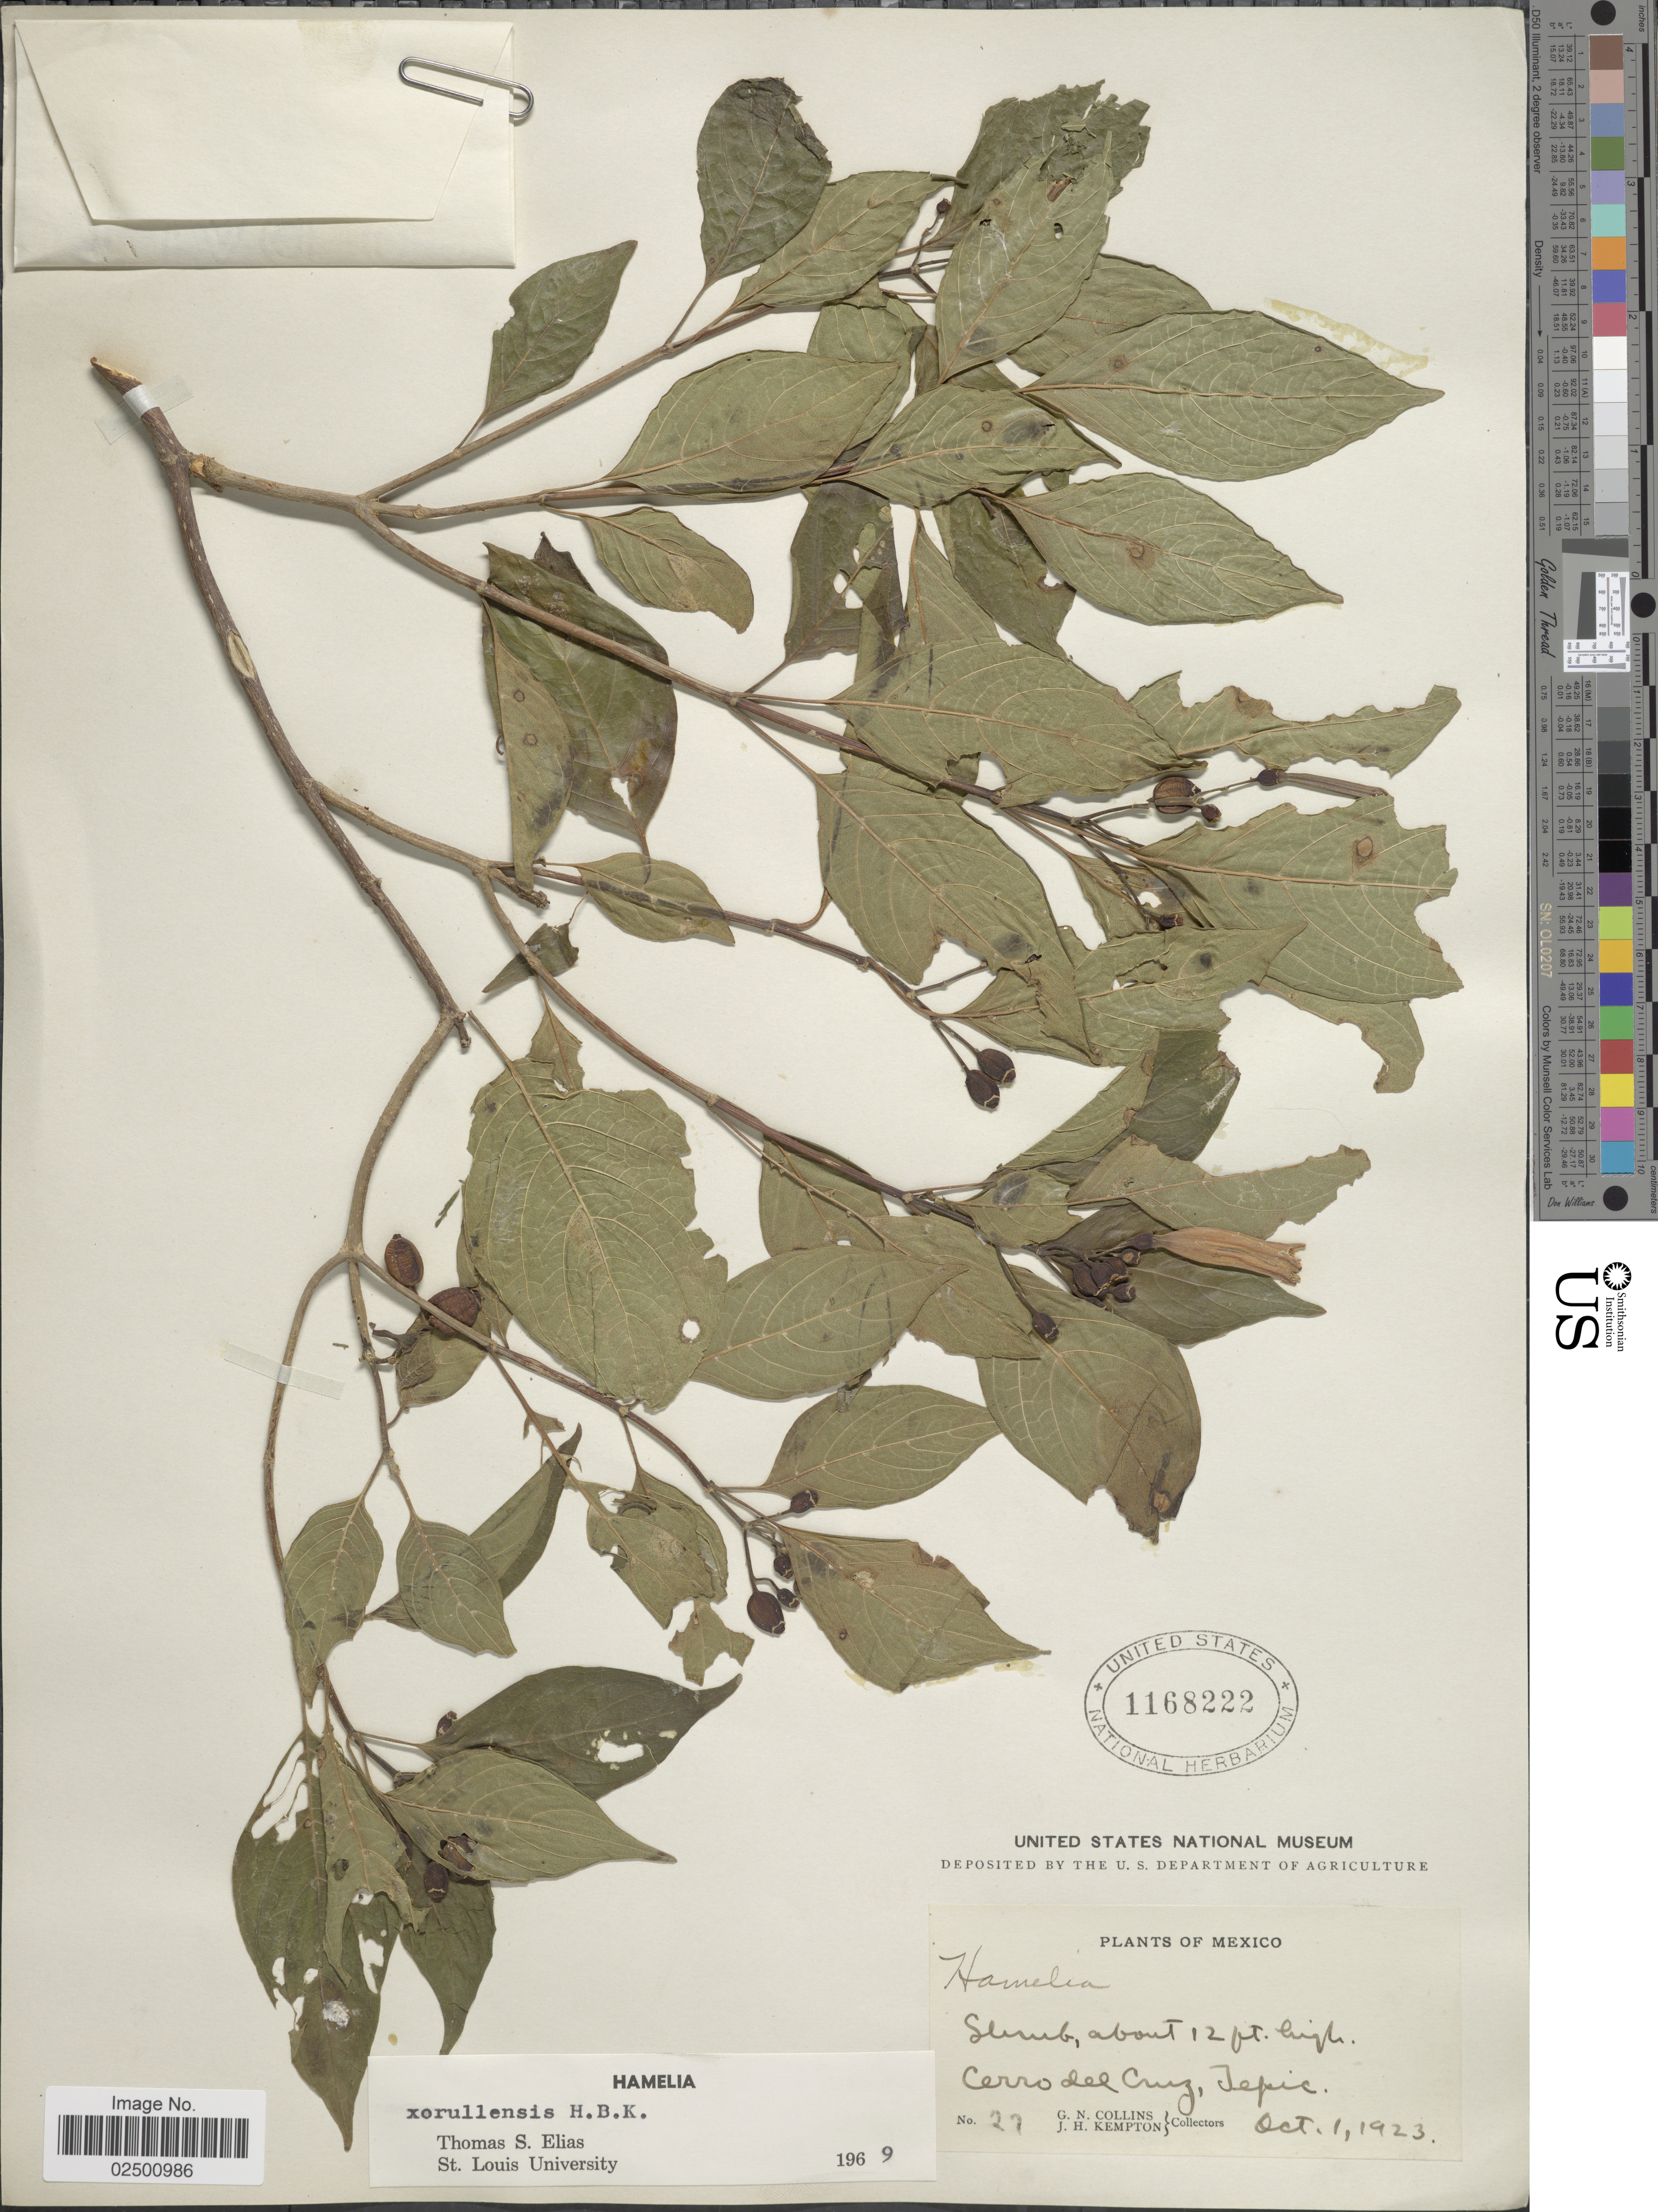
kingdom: Plantae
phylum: Tracheophyta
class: Magnoliopsida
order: Gentianales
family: Rubiaceae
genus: Hamelia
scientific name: Hamelia xorullensis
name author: Kunth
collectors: G. Collins & J. H. Kempton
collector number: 27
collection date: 1923-10-01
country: Mexico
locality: Cerro del Cruz, Tepic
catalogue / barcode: US 1168222